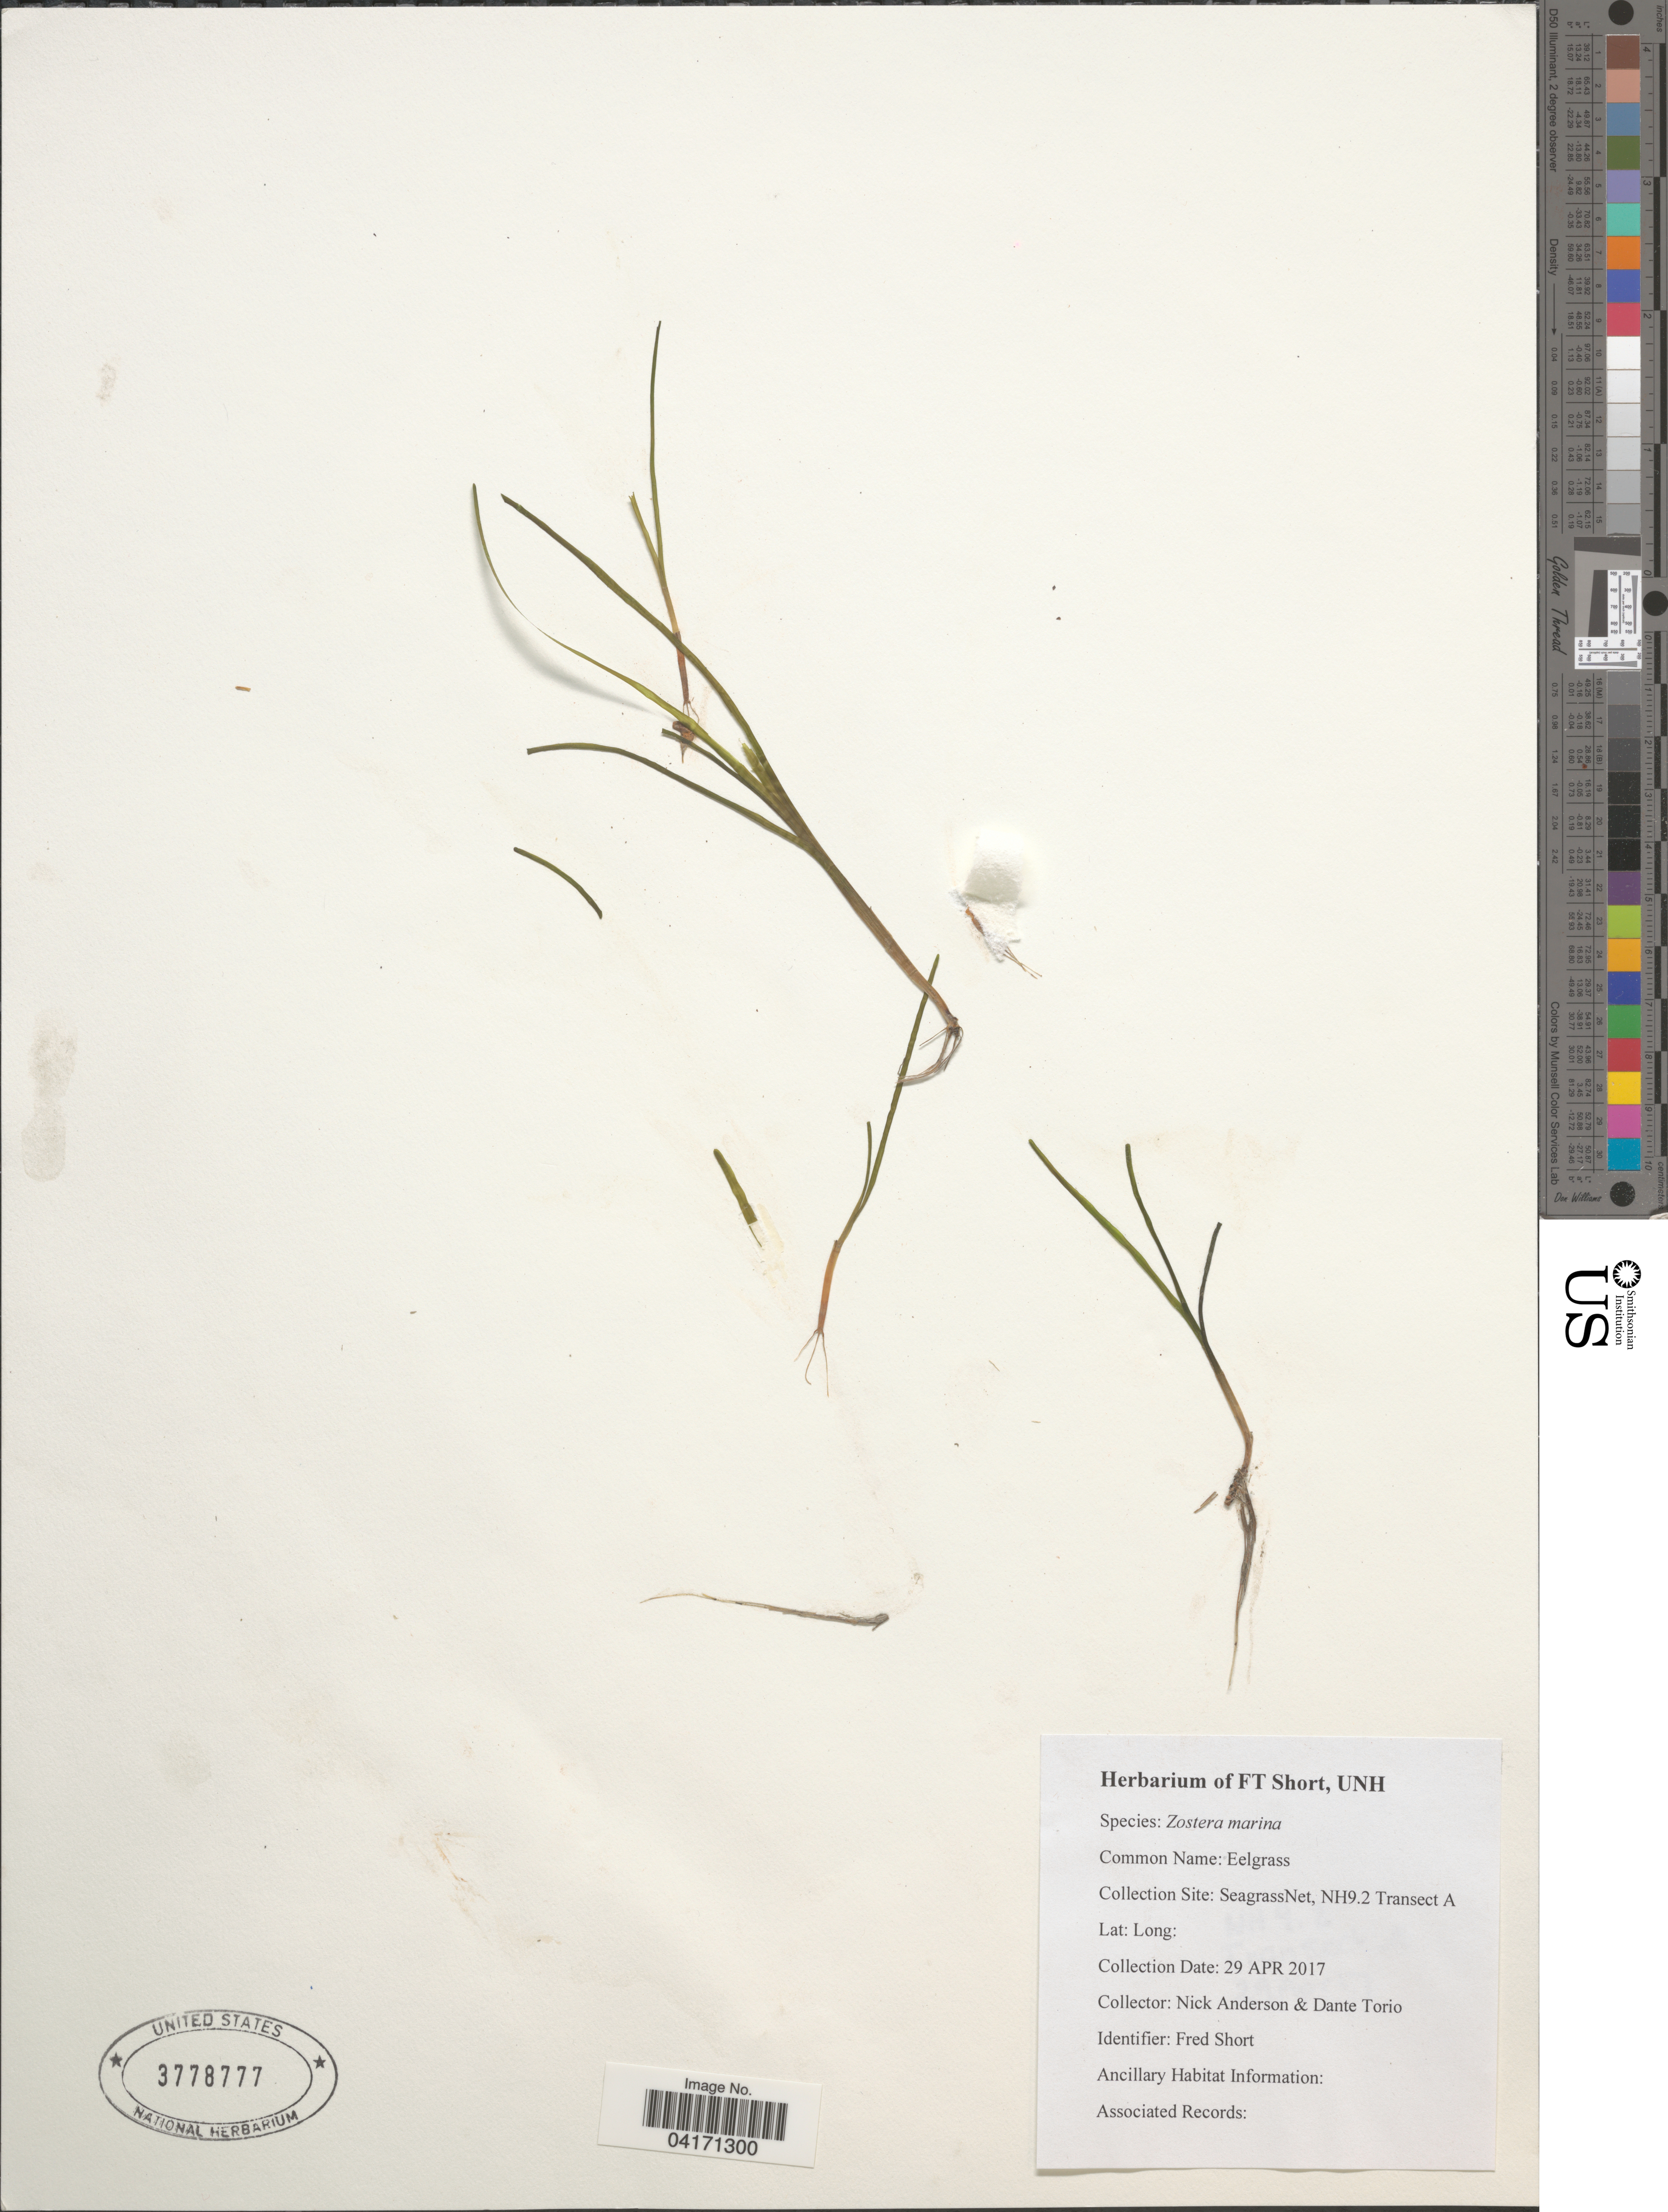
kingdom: Plantae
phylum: Tracheophyta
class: Liliopsida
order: Alismatales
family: Zosteraceae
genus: Zostera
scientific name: Zostera marina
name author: L.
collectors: N. Anderson & D. Torio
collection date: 2017-04-29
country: United States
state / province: New Hampshire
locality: SeagrassNet, NH9.2 Transect A.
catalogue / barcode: US 3778777